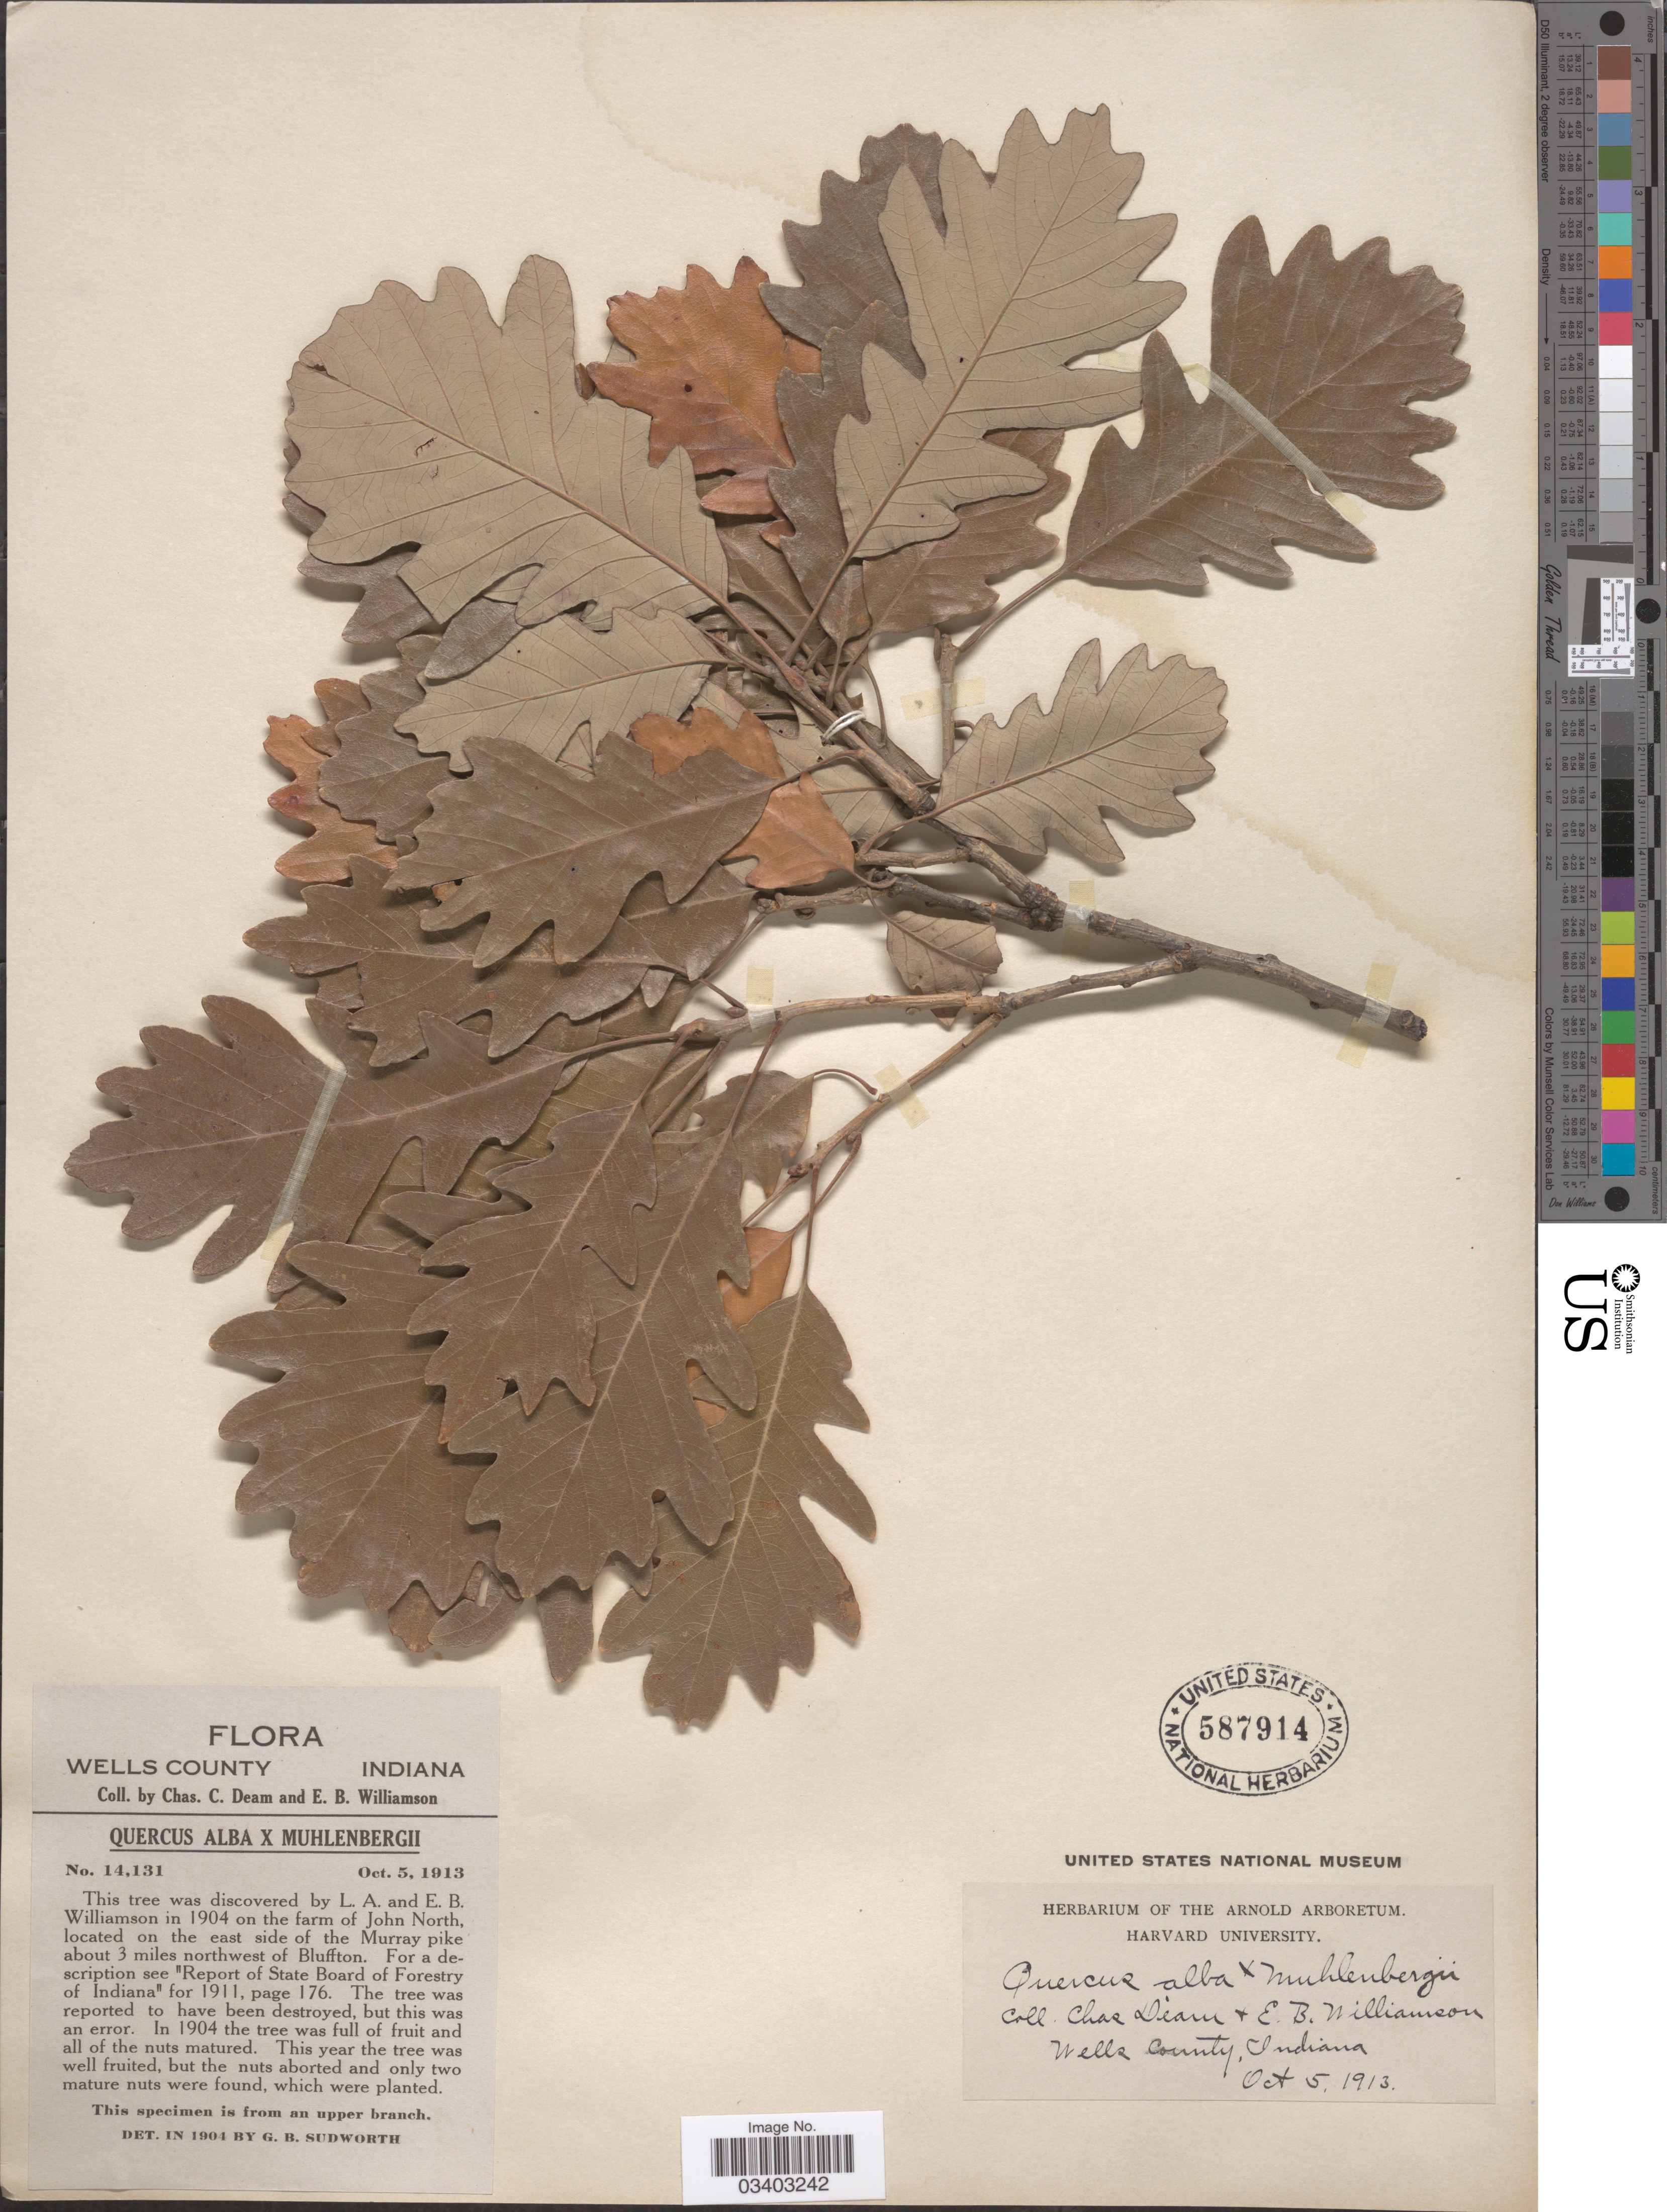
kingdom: Plantae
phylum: Tracheophyta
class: Magnoliopsida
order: Fagales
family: Fagaceae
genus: Quercus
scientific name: Quercus alba x Q. muehlenbergii Engelm.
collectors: C. C. Deam & E. Williamson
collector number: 14131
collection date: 1913-10-05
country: United States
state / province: Indiana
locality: Wells County. On the farm of John North, located on the east side of the Murray pike about 3 miles northwest of Bluffton.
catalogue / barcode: US 587914